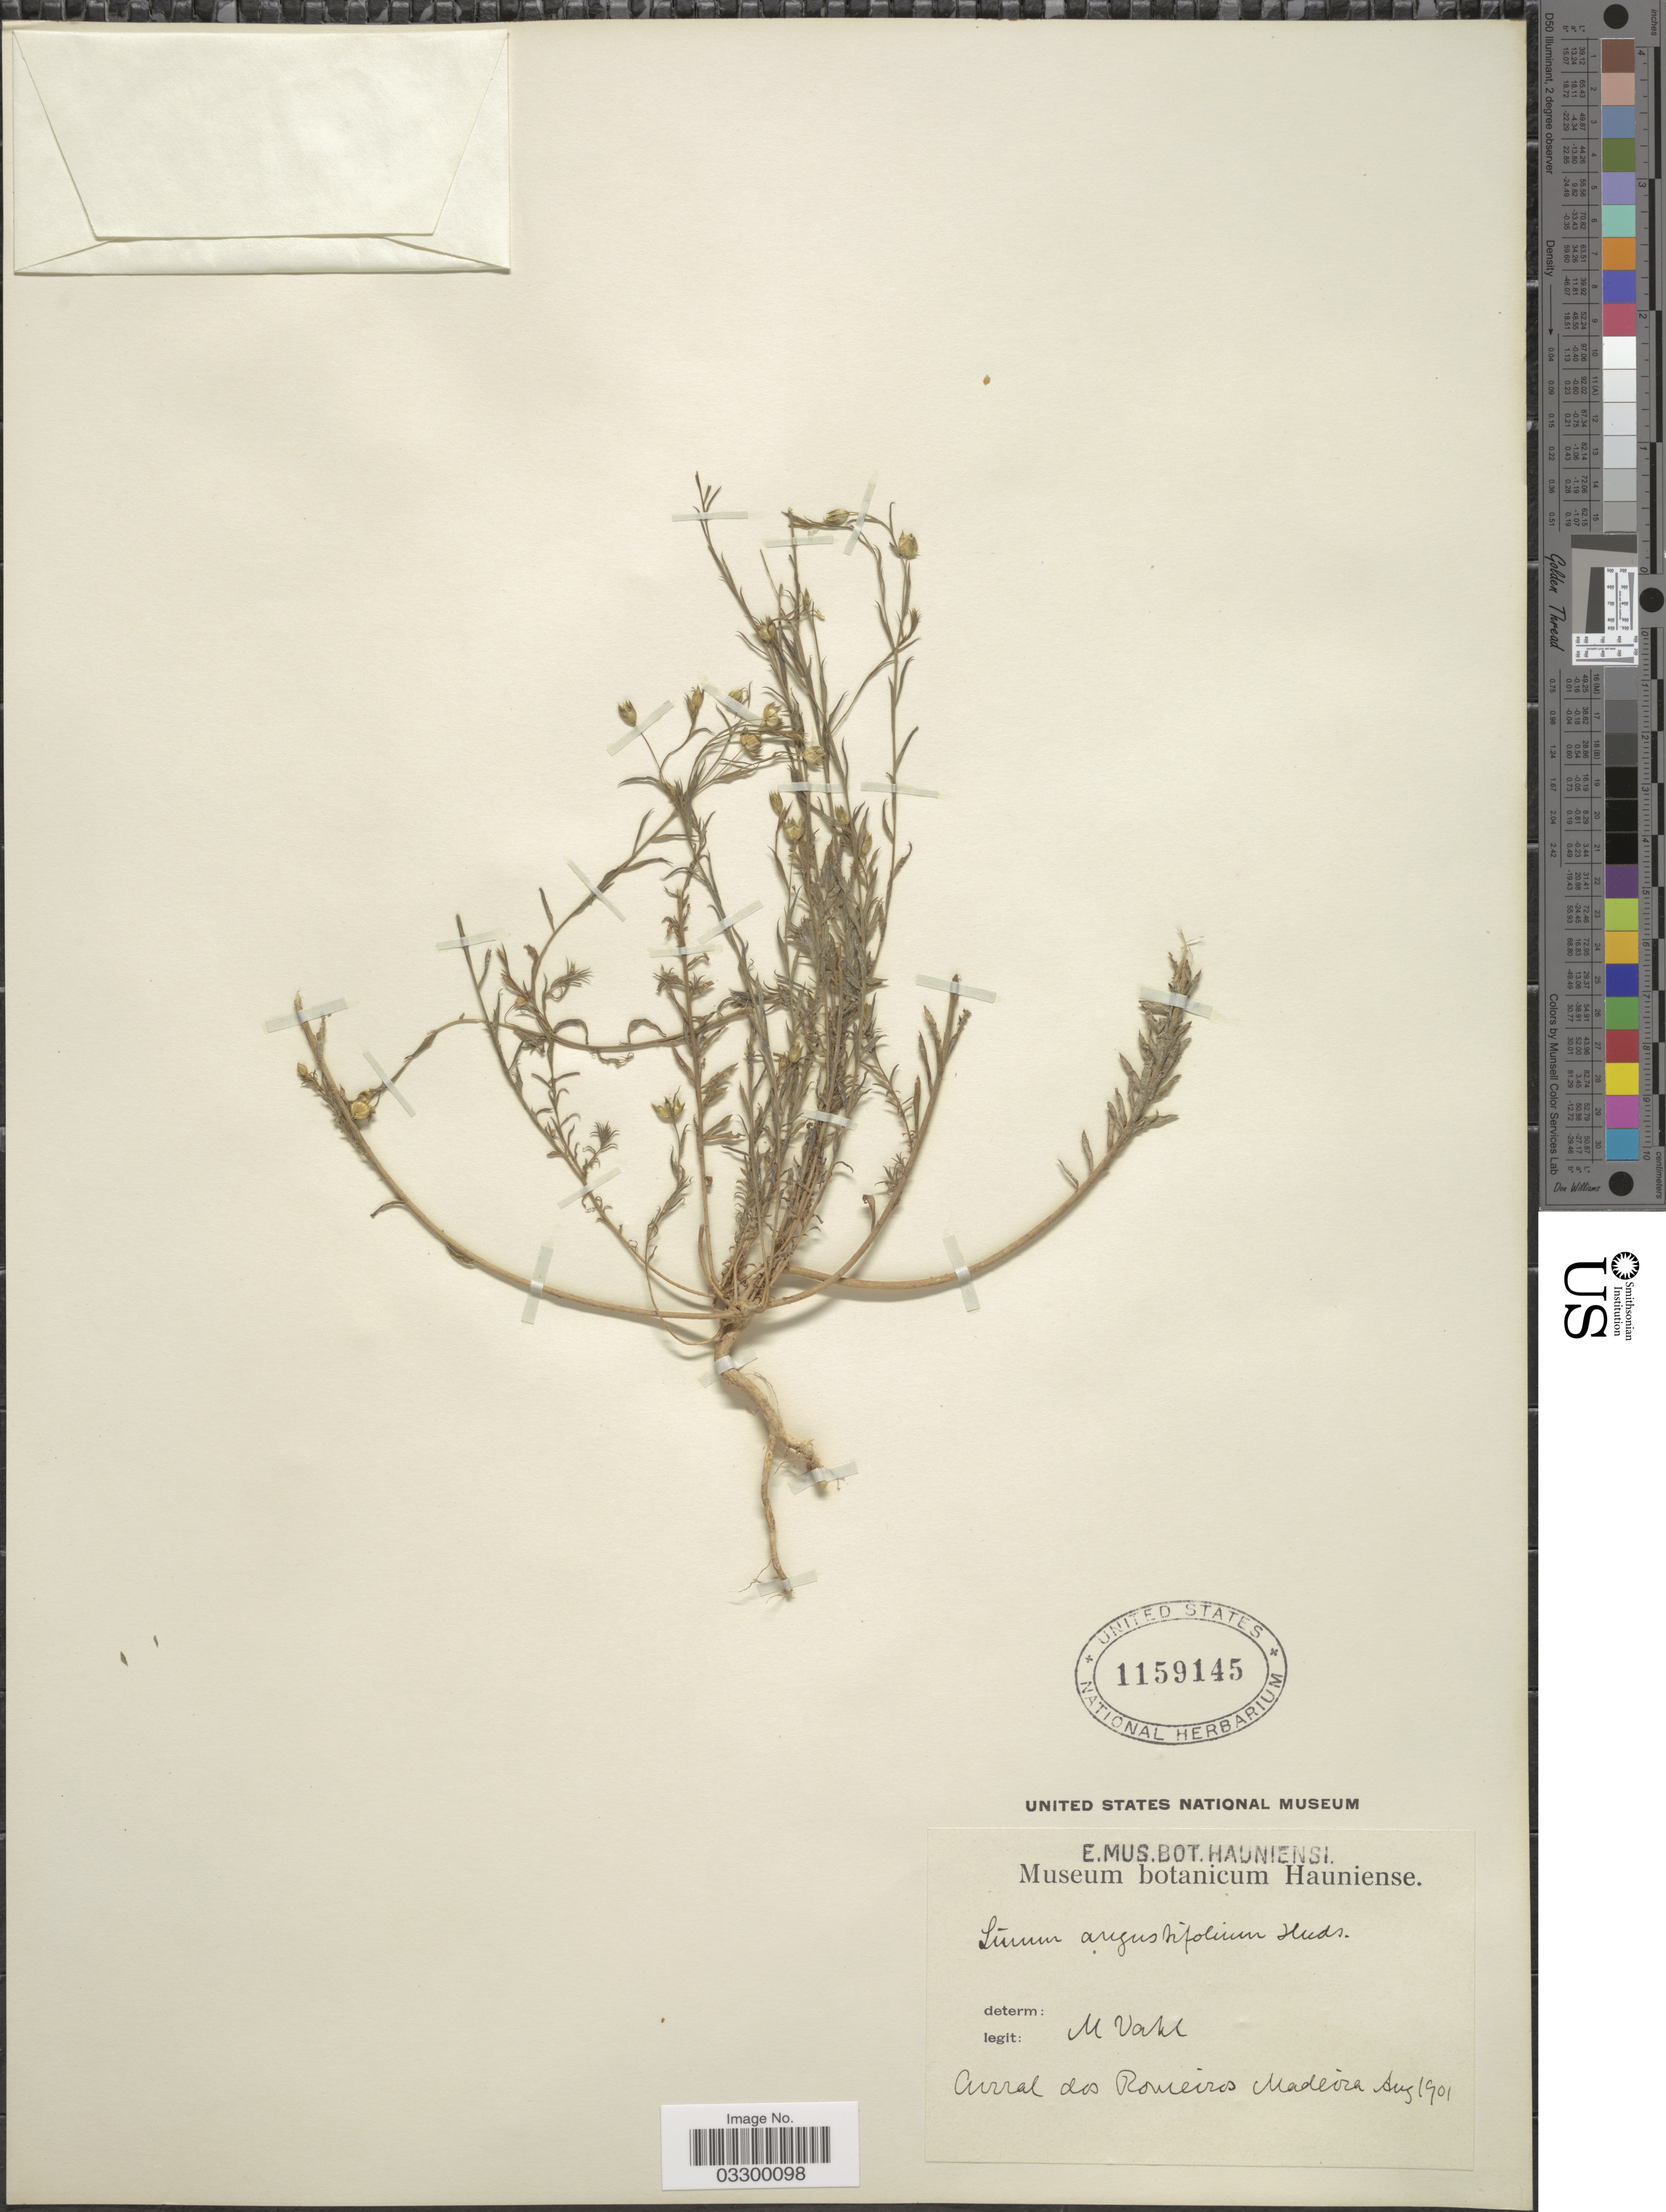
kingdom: Plantae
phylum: Tracheophyta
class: Magnoliopsida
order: Malpighiales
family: Linaceae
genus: Linum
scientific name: Linum angustifolium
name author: Huds.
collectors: M. Vahl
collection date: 1901-08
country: Portugal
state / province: Madeira (Aut. Reg.)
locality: Curral dos Romeiros Madeira.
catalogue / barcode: US 1159145